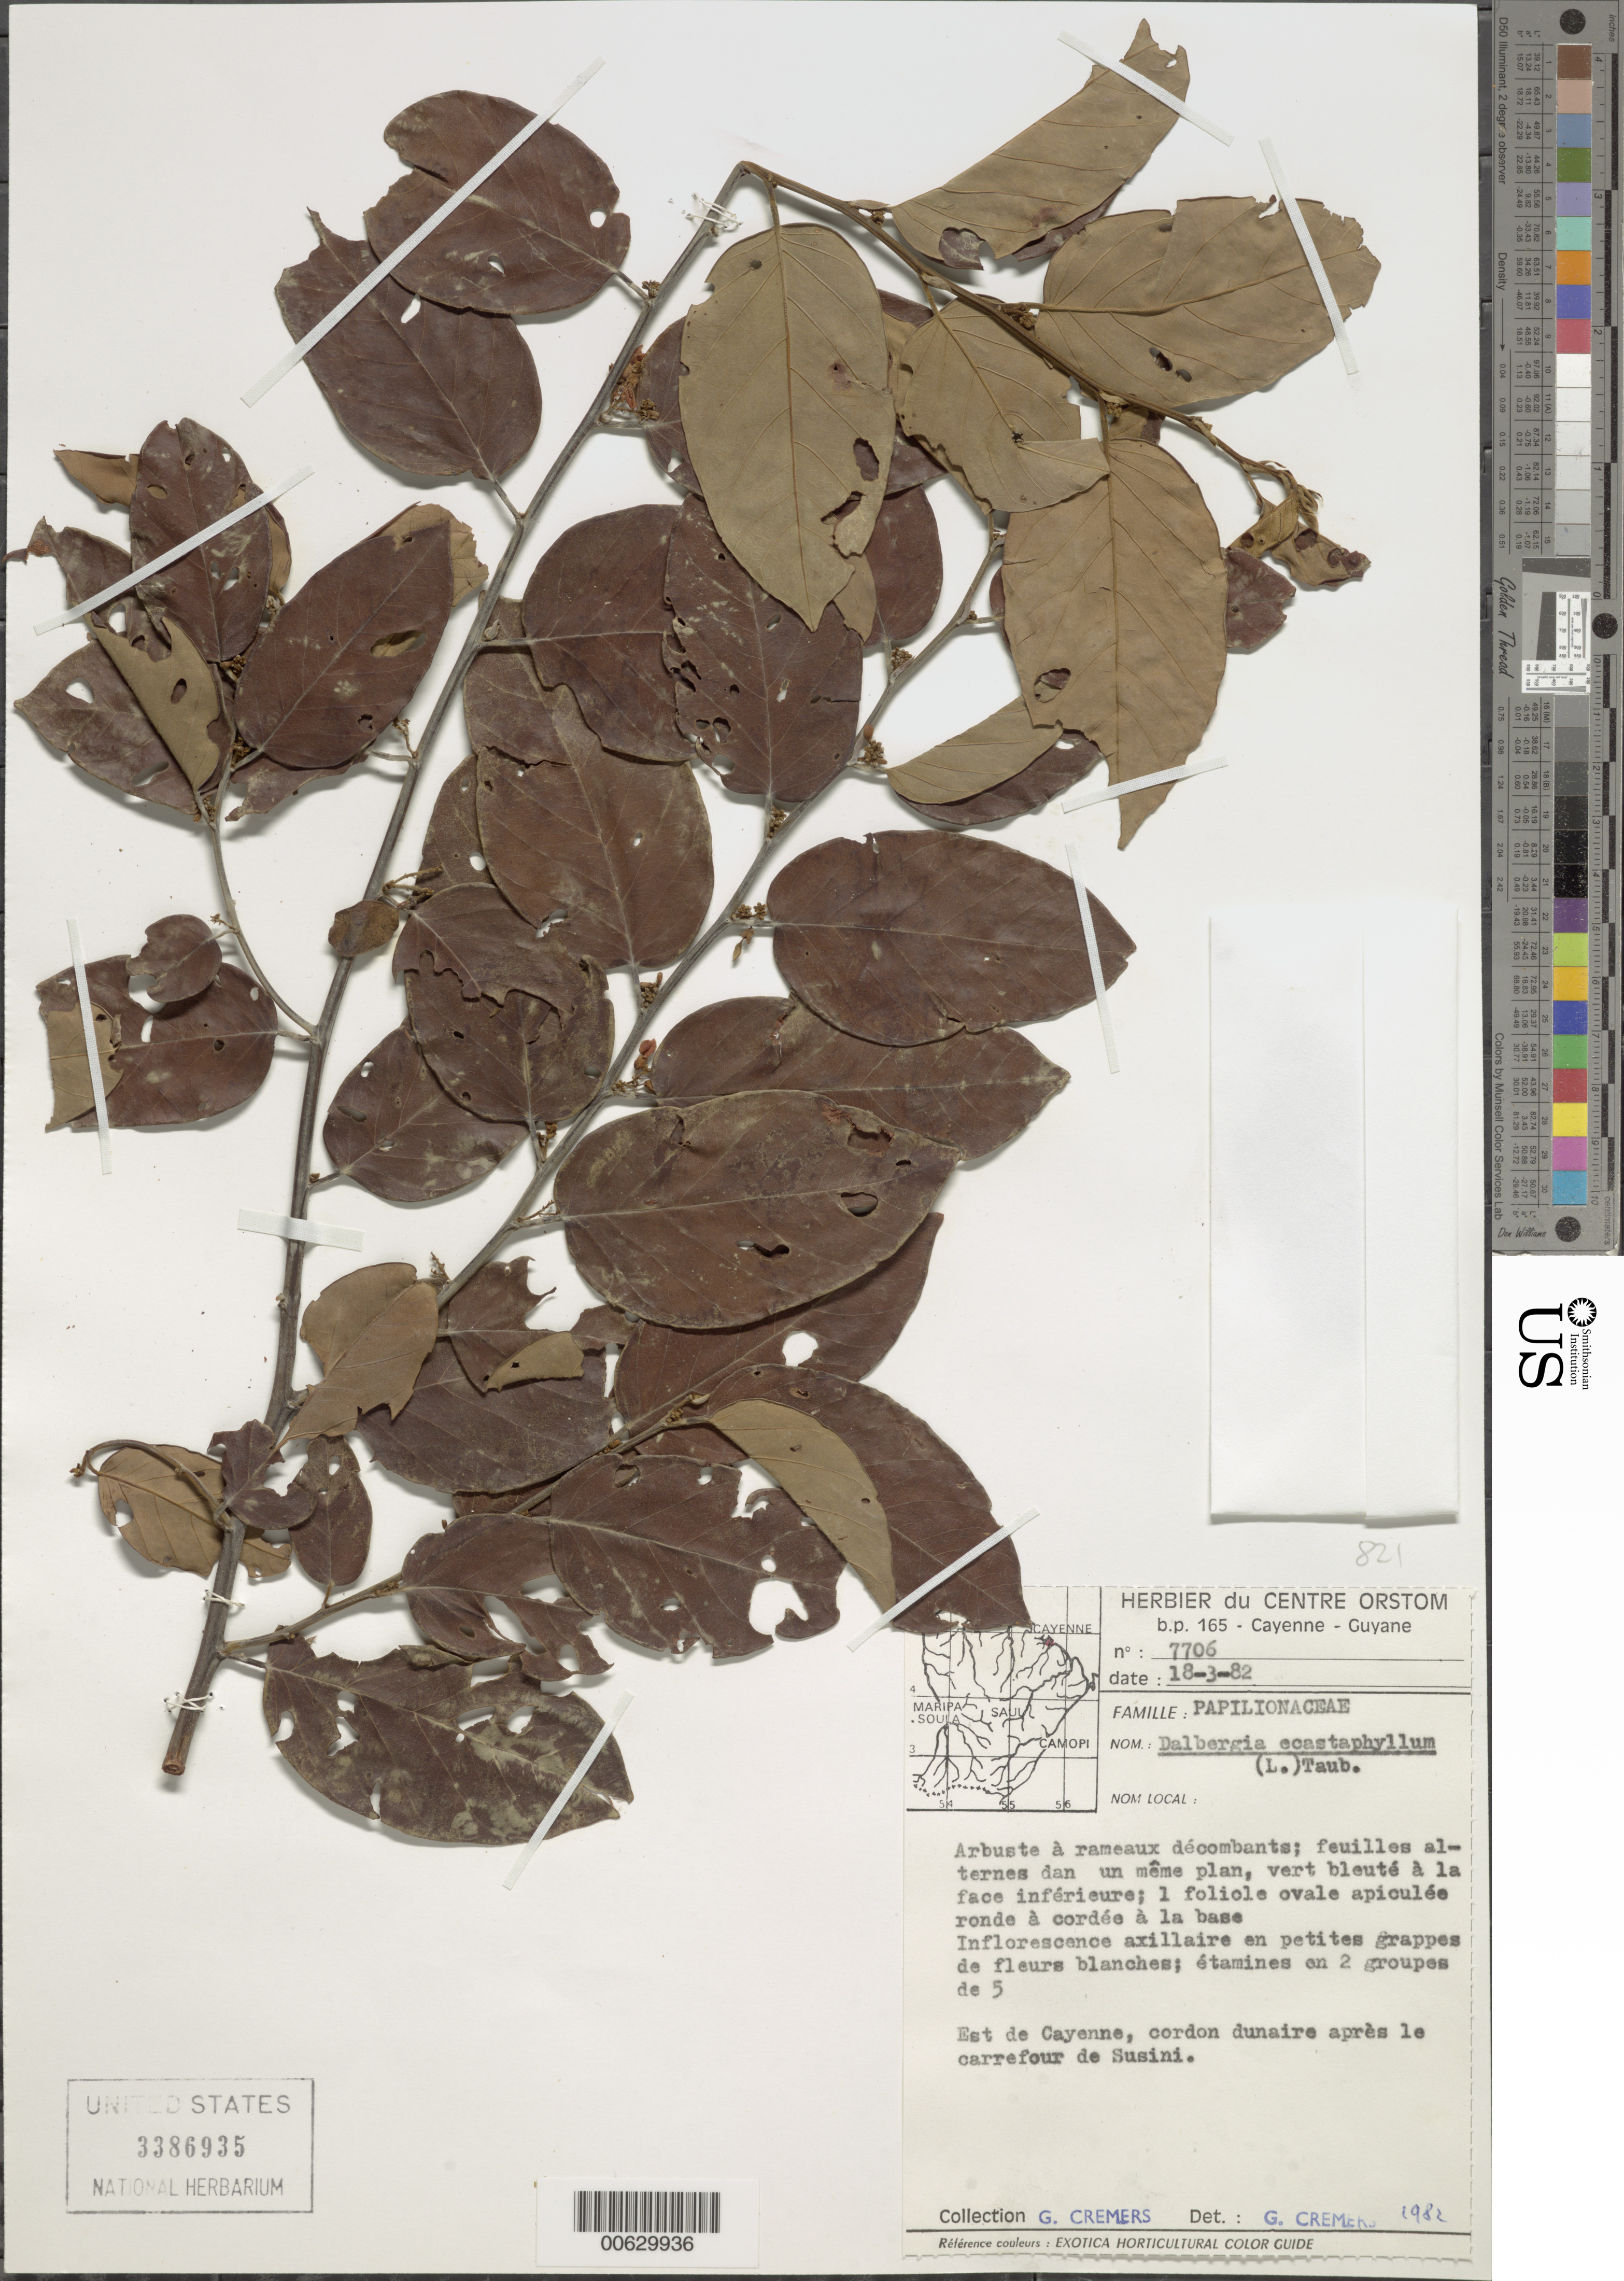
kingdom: Plantae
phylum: Tracheophyta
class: Magnoliopsida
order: Fabales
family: Fabaceae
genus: Dalbergia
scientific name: Dalbergia ecastaphyllum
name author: (L.) Taub.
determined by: Cremers, Georges A.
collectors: G. Cremers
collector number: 7706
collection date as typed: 18-Mar-82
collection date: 1982-03-18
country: French Guiana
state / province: Cayenne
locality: Cayenne, E of, road to Susini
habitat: Cordon dunaire après carrefour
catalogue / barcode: US 3386935